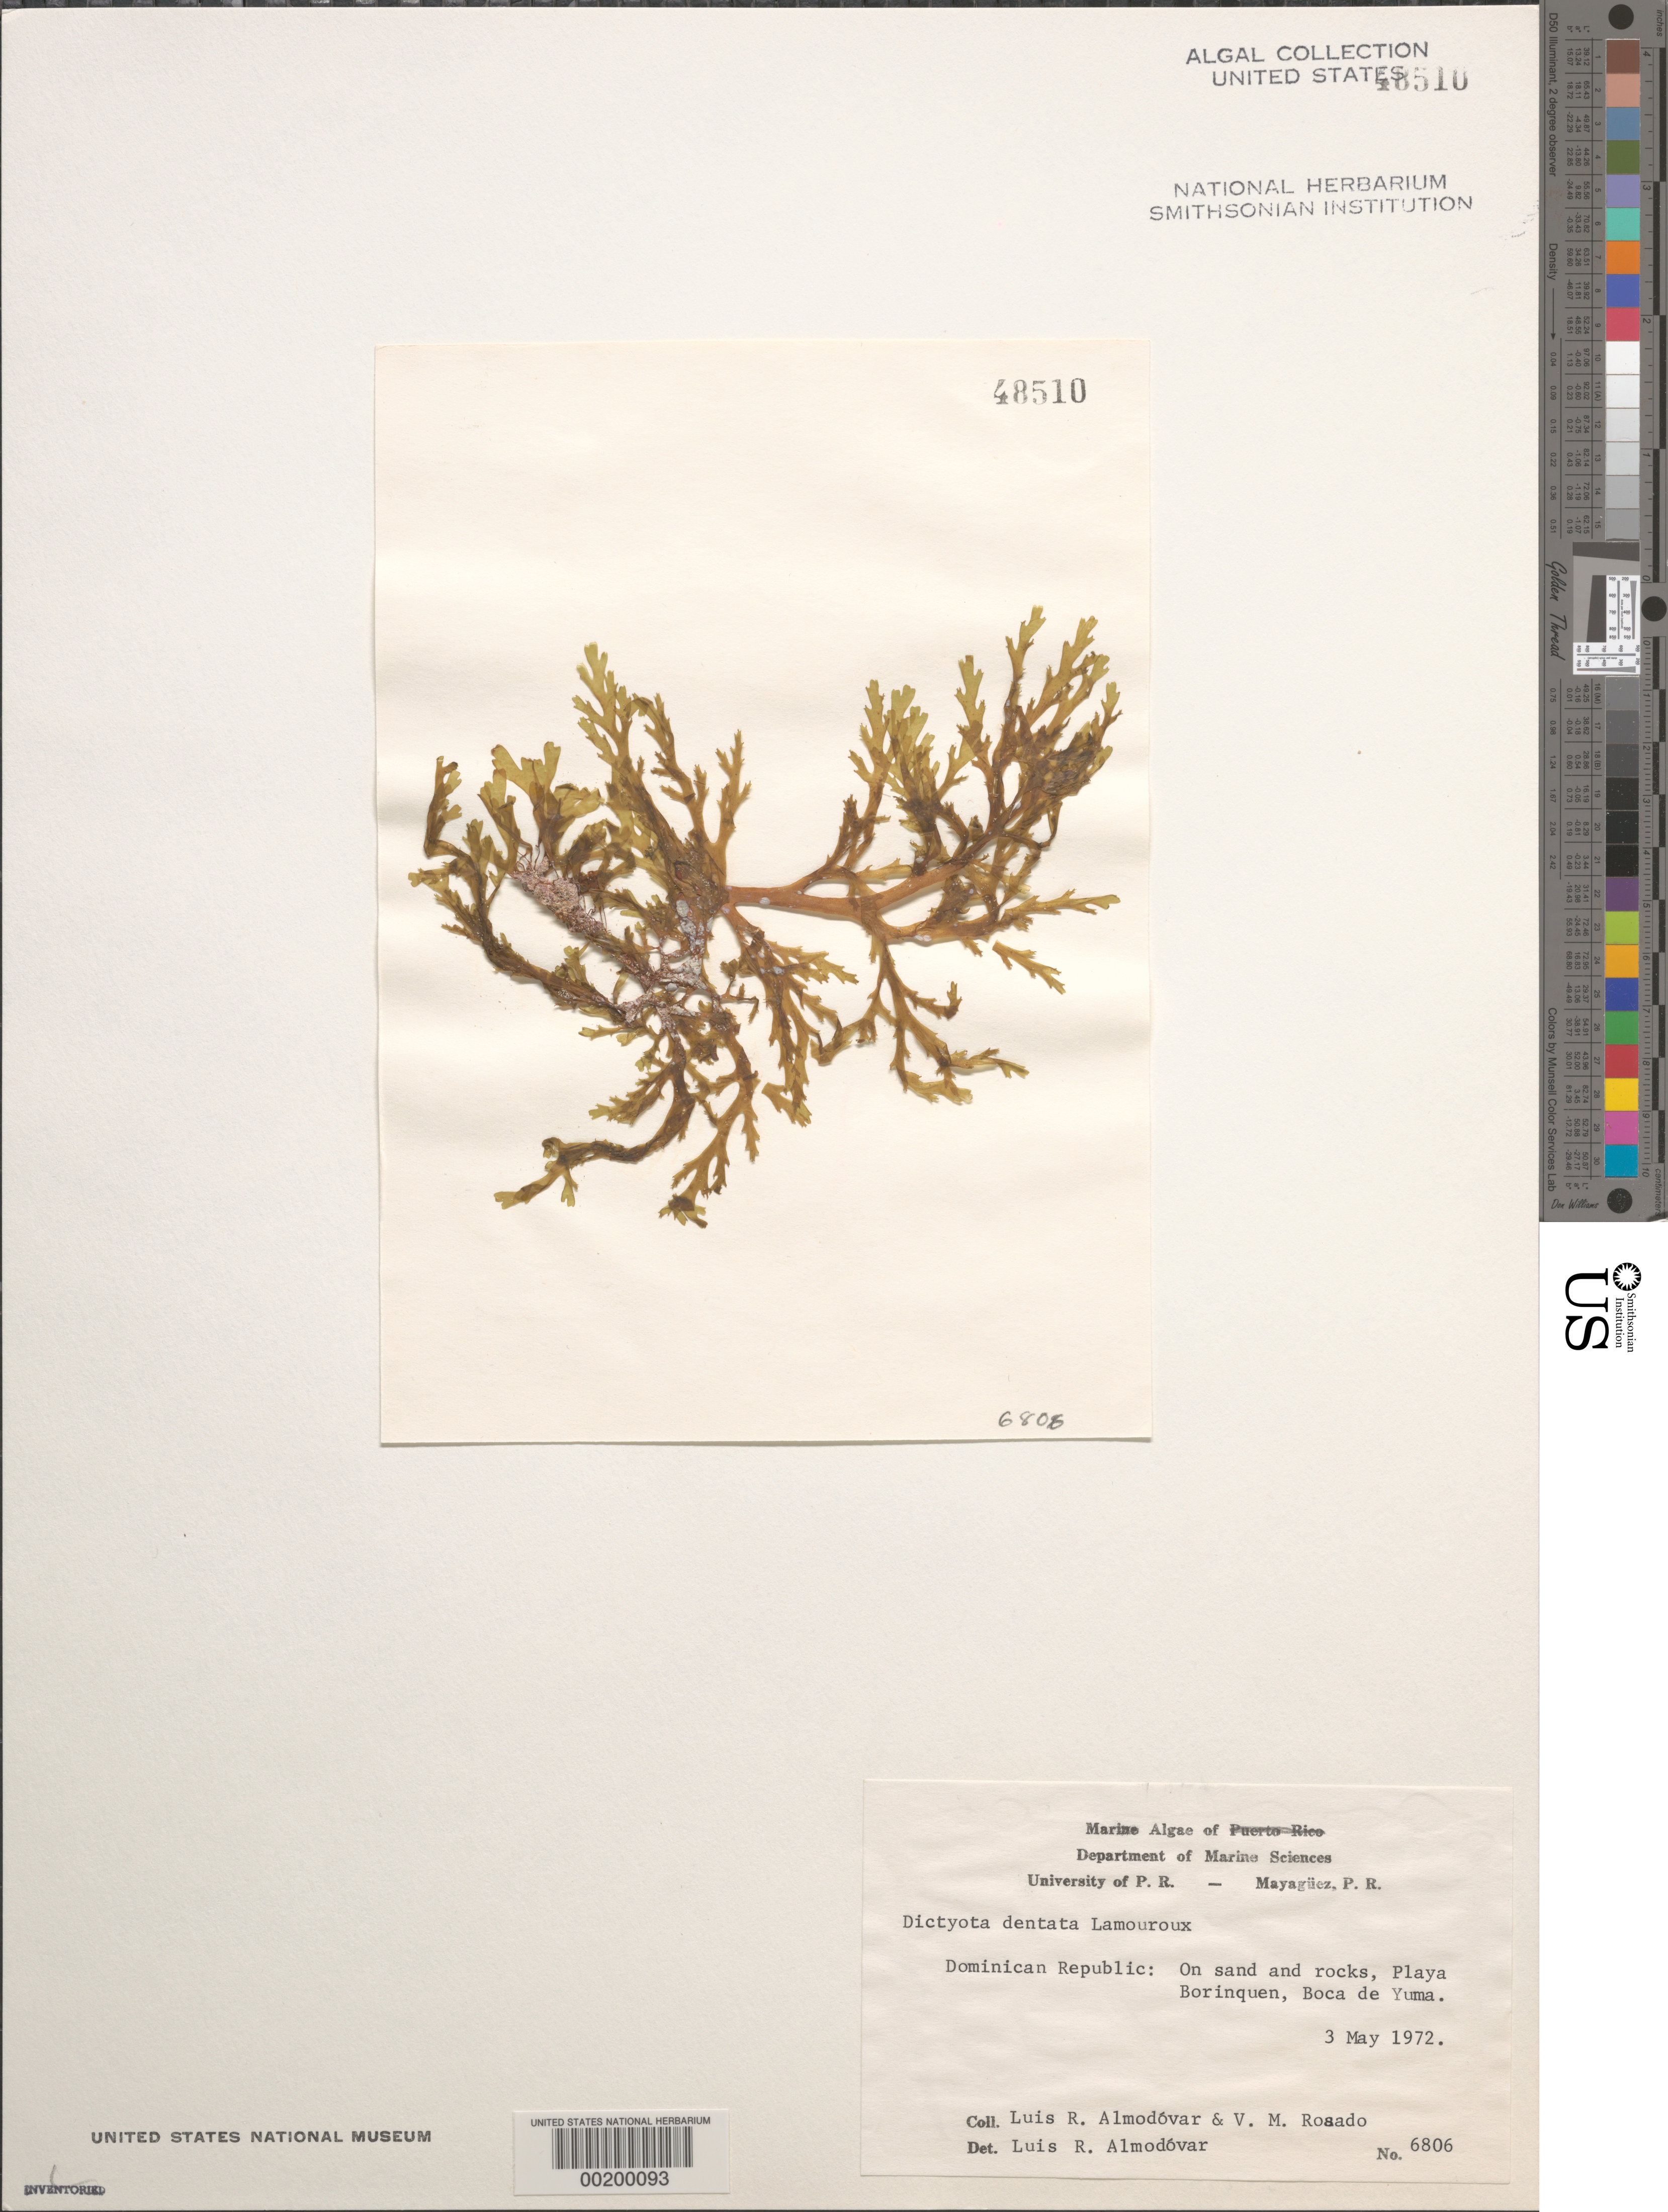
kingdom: Chromista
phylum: Ochrophyta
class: Phaeophyceae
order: Dictyotales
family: Dictyotaceae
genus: Dictyota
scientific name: Dictyota mertensii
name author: (C. Mart.) Kütz.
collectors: L. Almodovar & V. Rosado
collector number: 6806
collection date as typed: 03 Mar 1972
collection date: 1972-03-03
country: Dominican Republic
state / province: La Altagracía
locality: Playa borinquen, boca de yuma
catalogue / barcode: US 48510